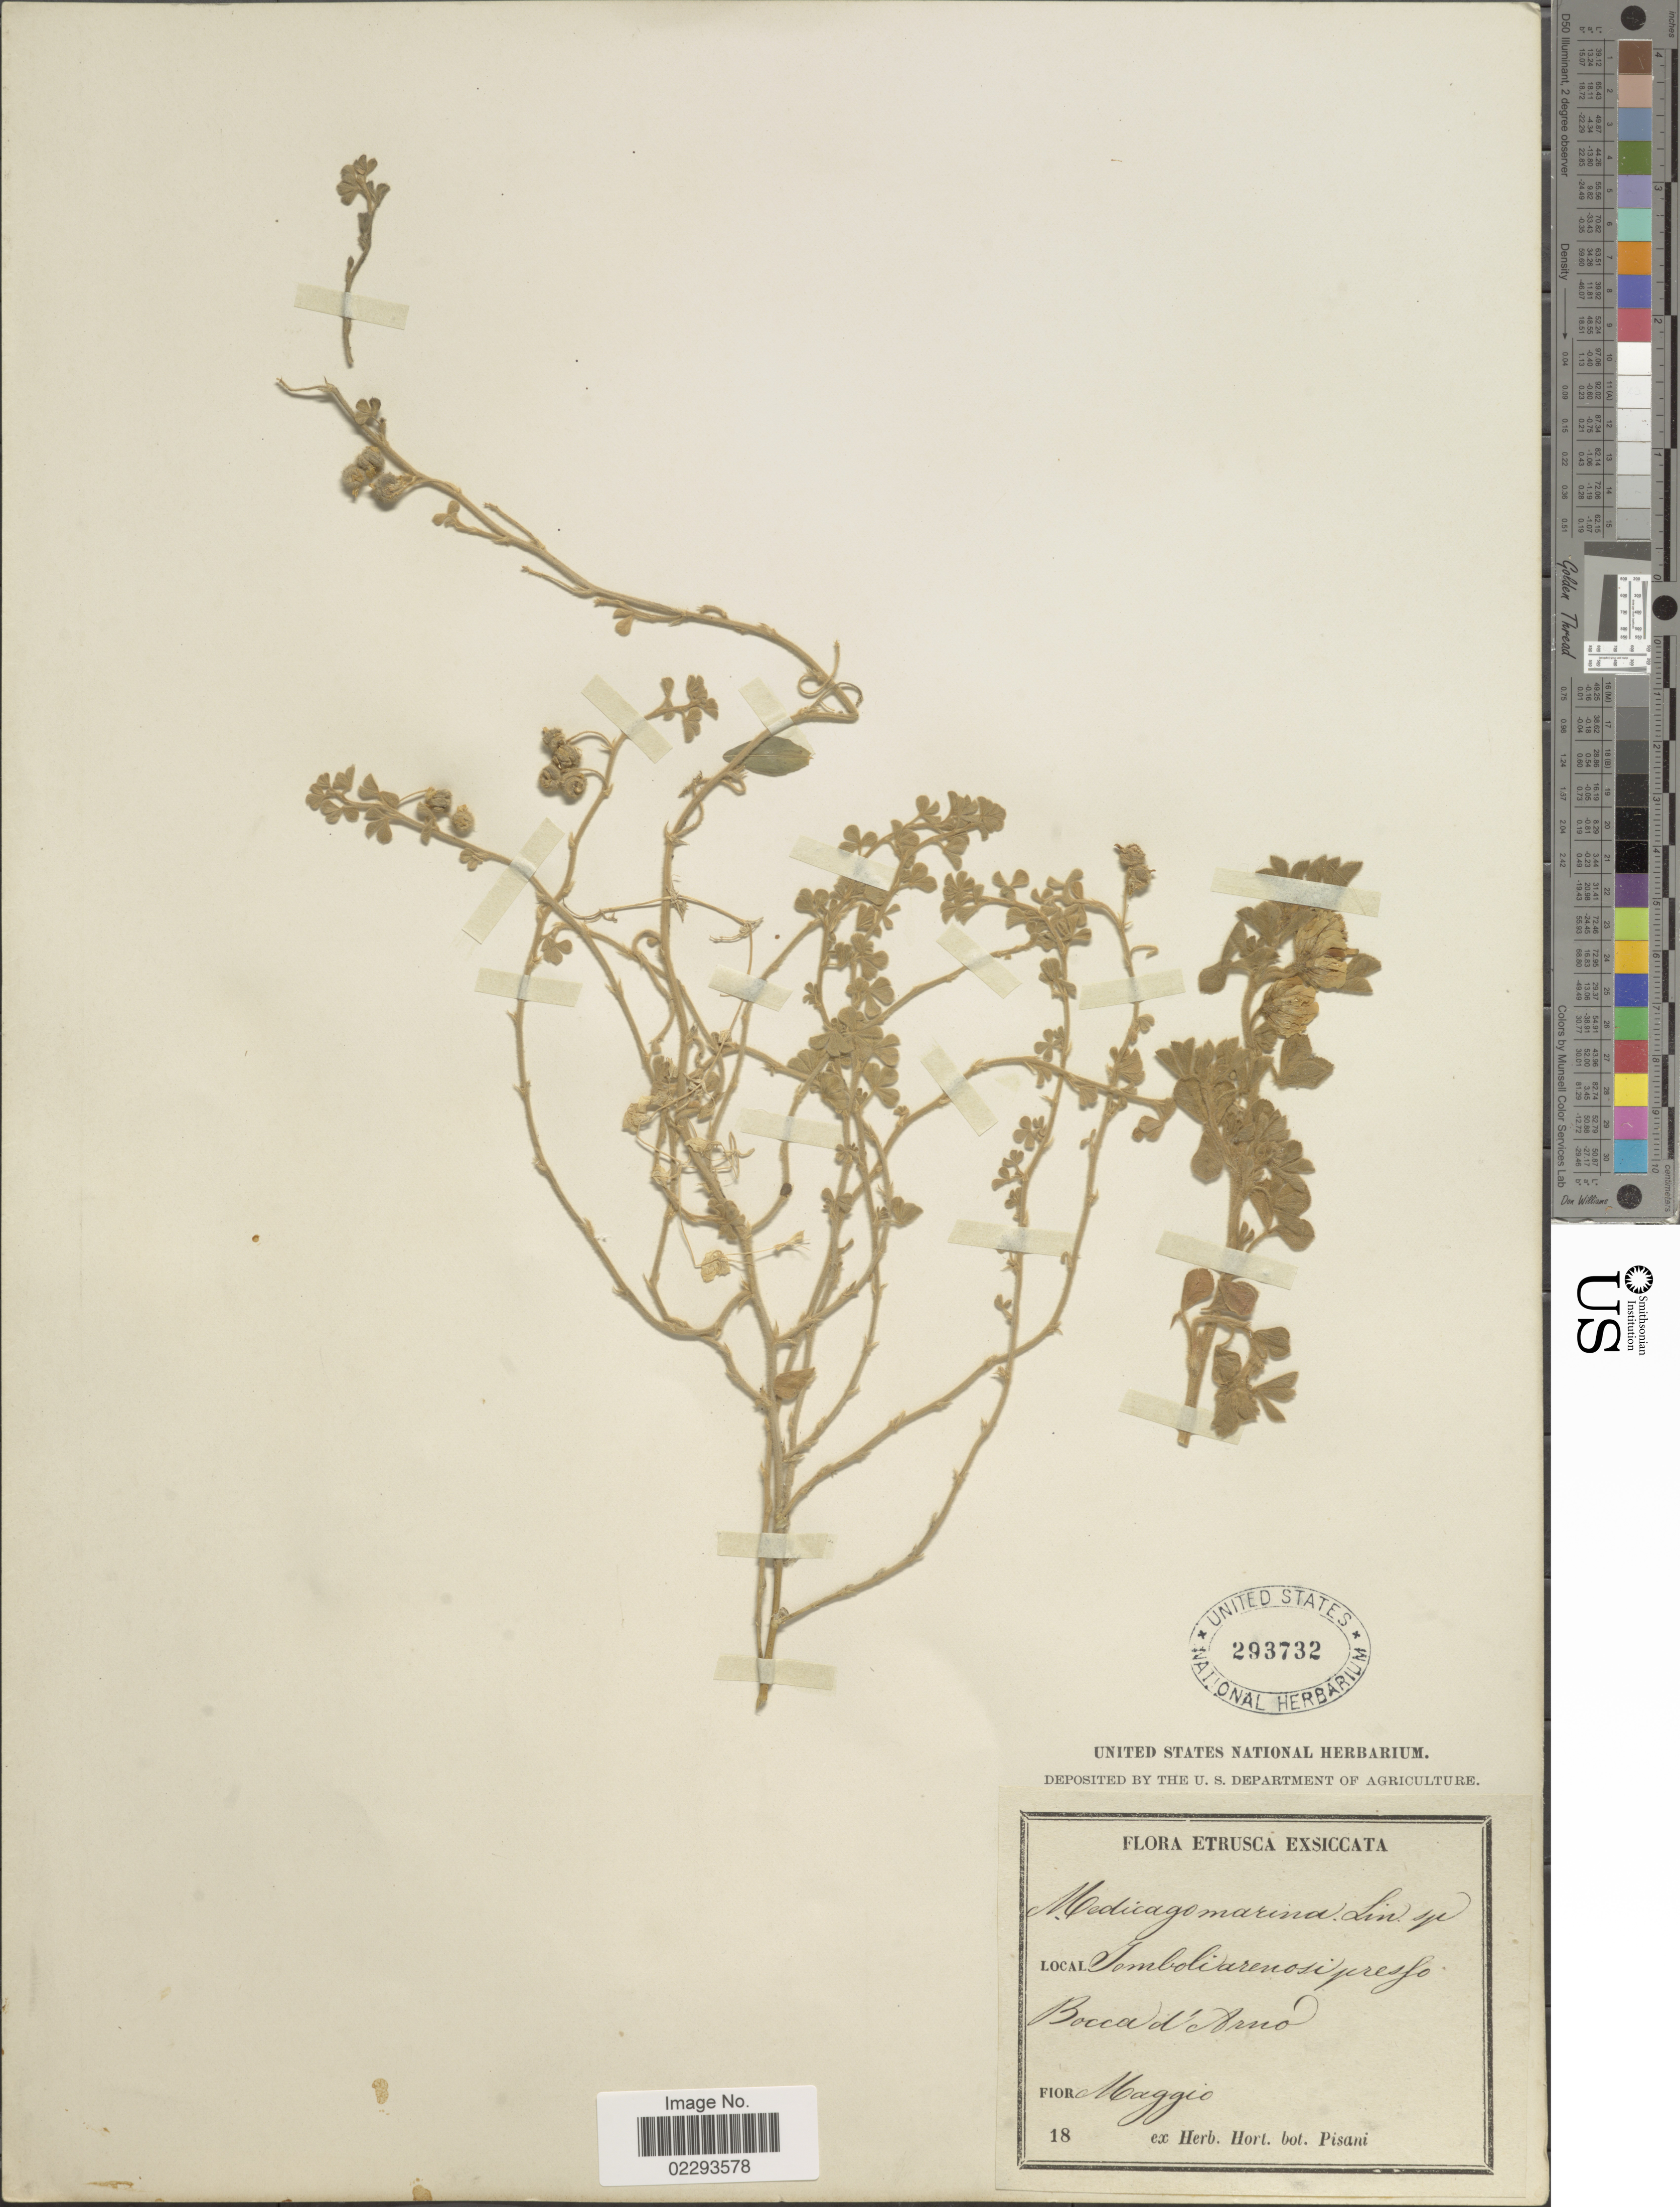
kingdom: Plantae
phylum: Tracheophyta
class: Magnoliopsida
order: Fabales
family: Fabaceae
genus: Medicago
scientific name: Medicago marina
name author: L.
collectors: ex herb. Hort. Bot. Pisani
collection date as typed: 18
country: Italy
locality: Etrusca Exsiccata, Somboli arenosi presfo Bocca d'Arno, Maggio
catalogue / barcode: US 293732